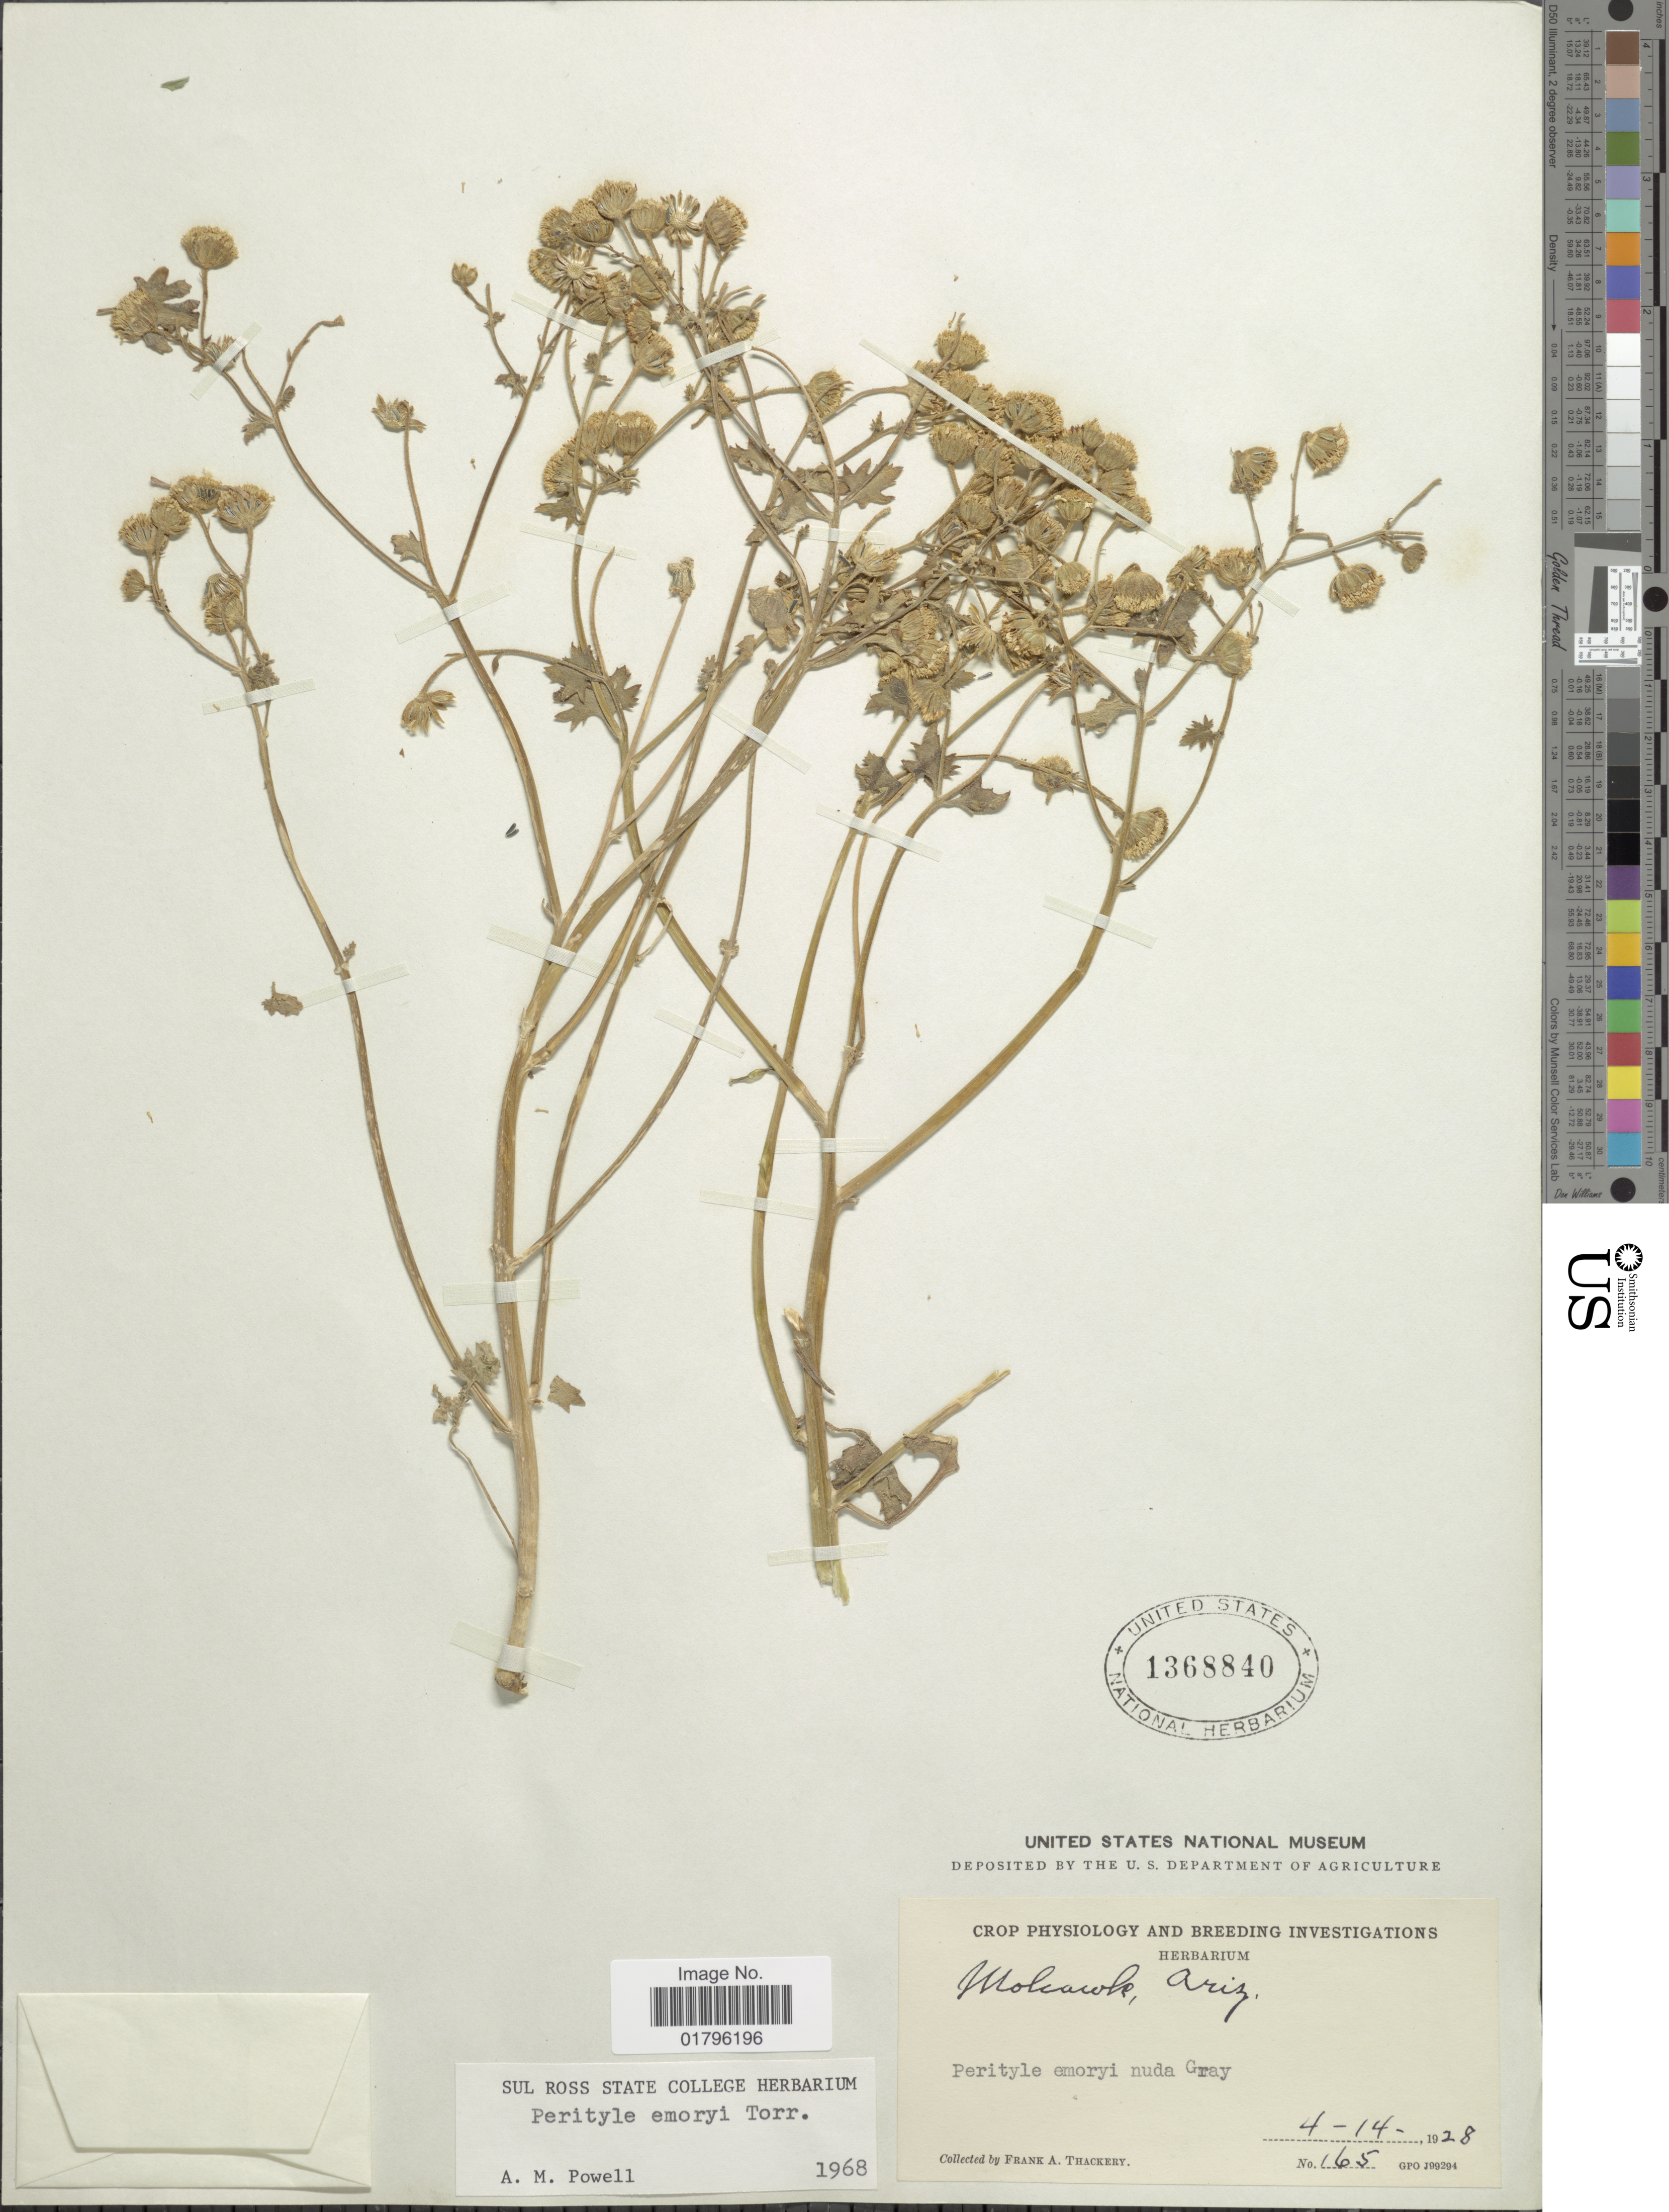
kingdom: Plantae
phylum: Tracheophyta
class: Magnoliopsida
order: Asterales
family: Asteraceae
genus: Perityle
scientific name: Perityle emoryi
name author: Torr.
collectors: F. Thackery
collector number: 165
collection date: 1928-04-14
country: United States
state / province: Arizona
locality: Mohawk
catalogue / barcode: US 1368840